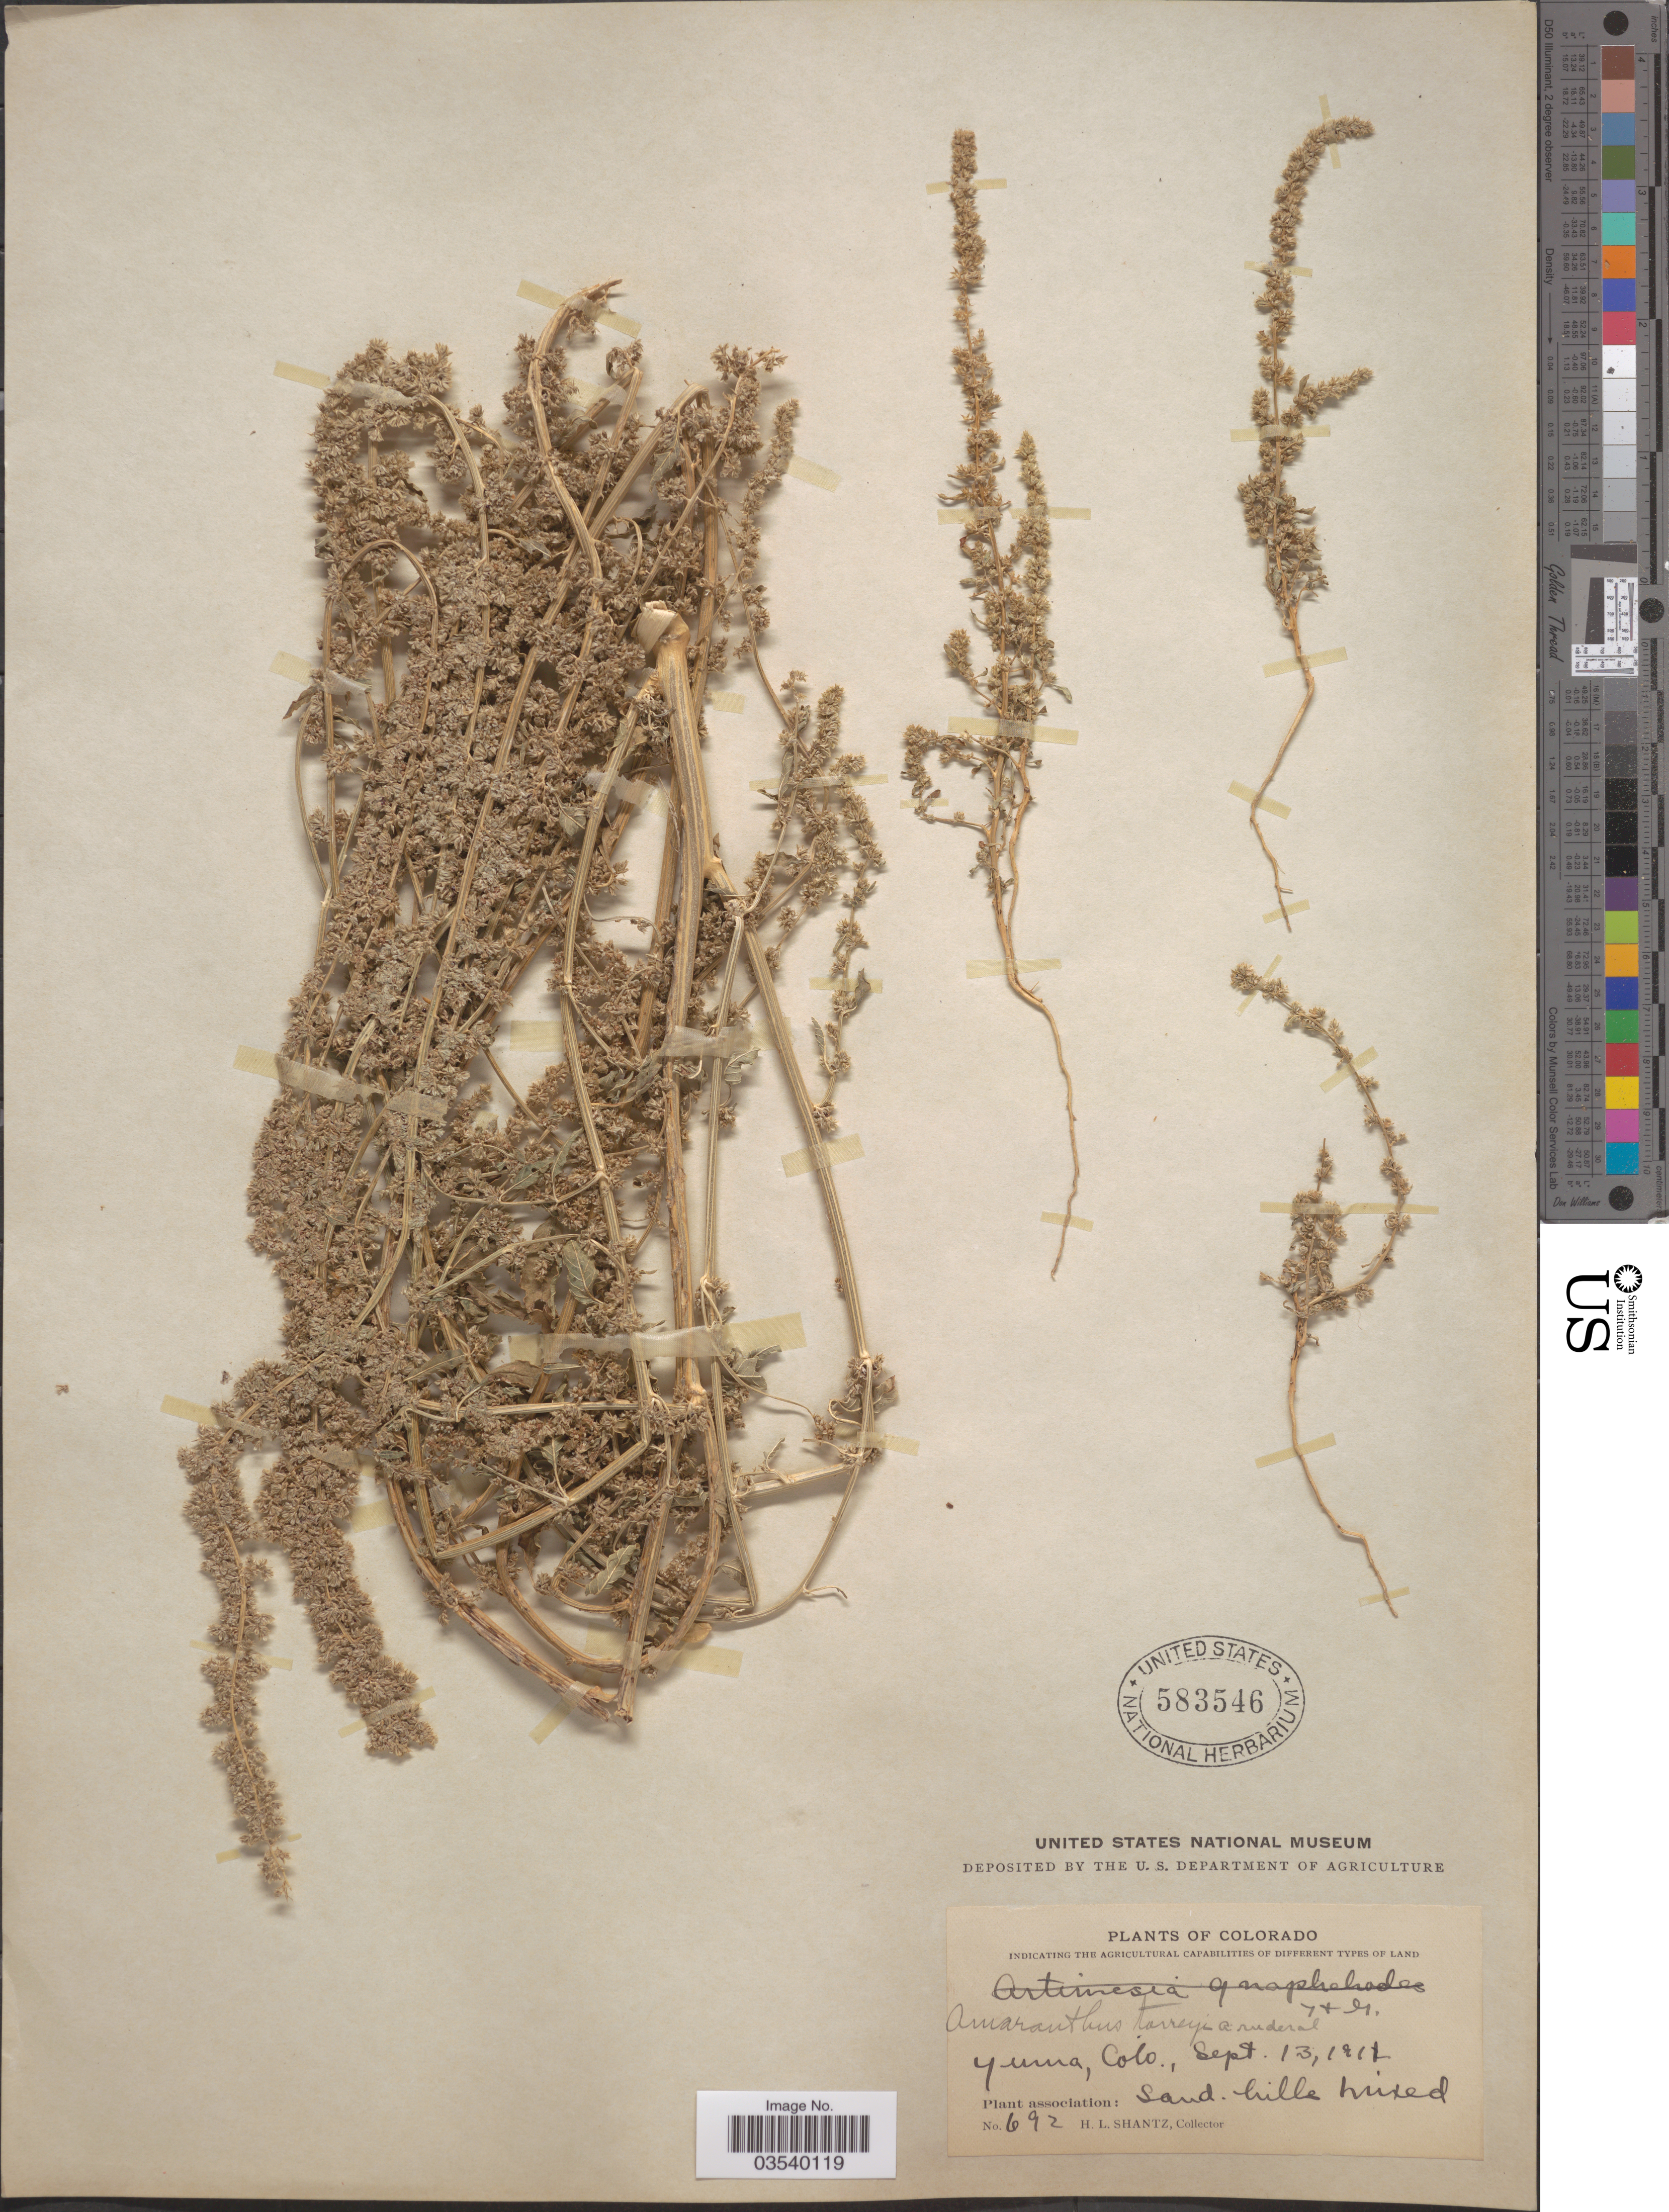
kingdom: Plantae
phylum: Tracheophyta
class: Magnoliopsida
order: Caryophyllales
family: Amaranthaceae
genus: Amaranthus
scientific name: Amaranthus arenicola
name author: I.M. Johnst.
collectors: H. Shantz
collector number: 692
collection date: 1911-09-13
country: United States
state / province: Colorado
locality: Yuma.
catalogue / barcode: US 583546